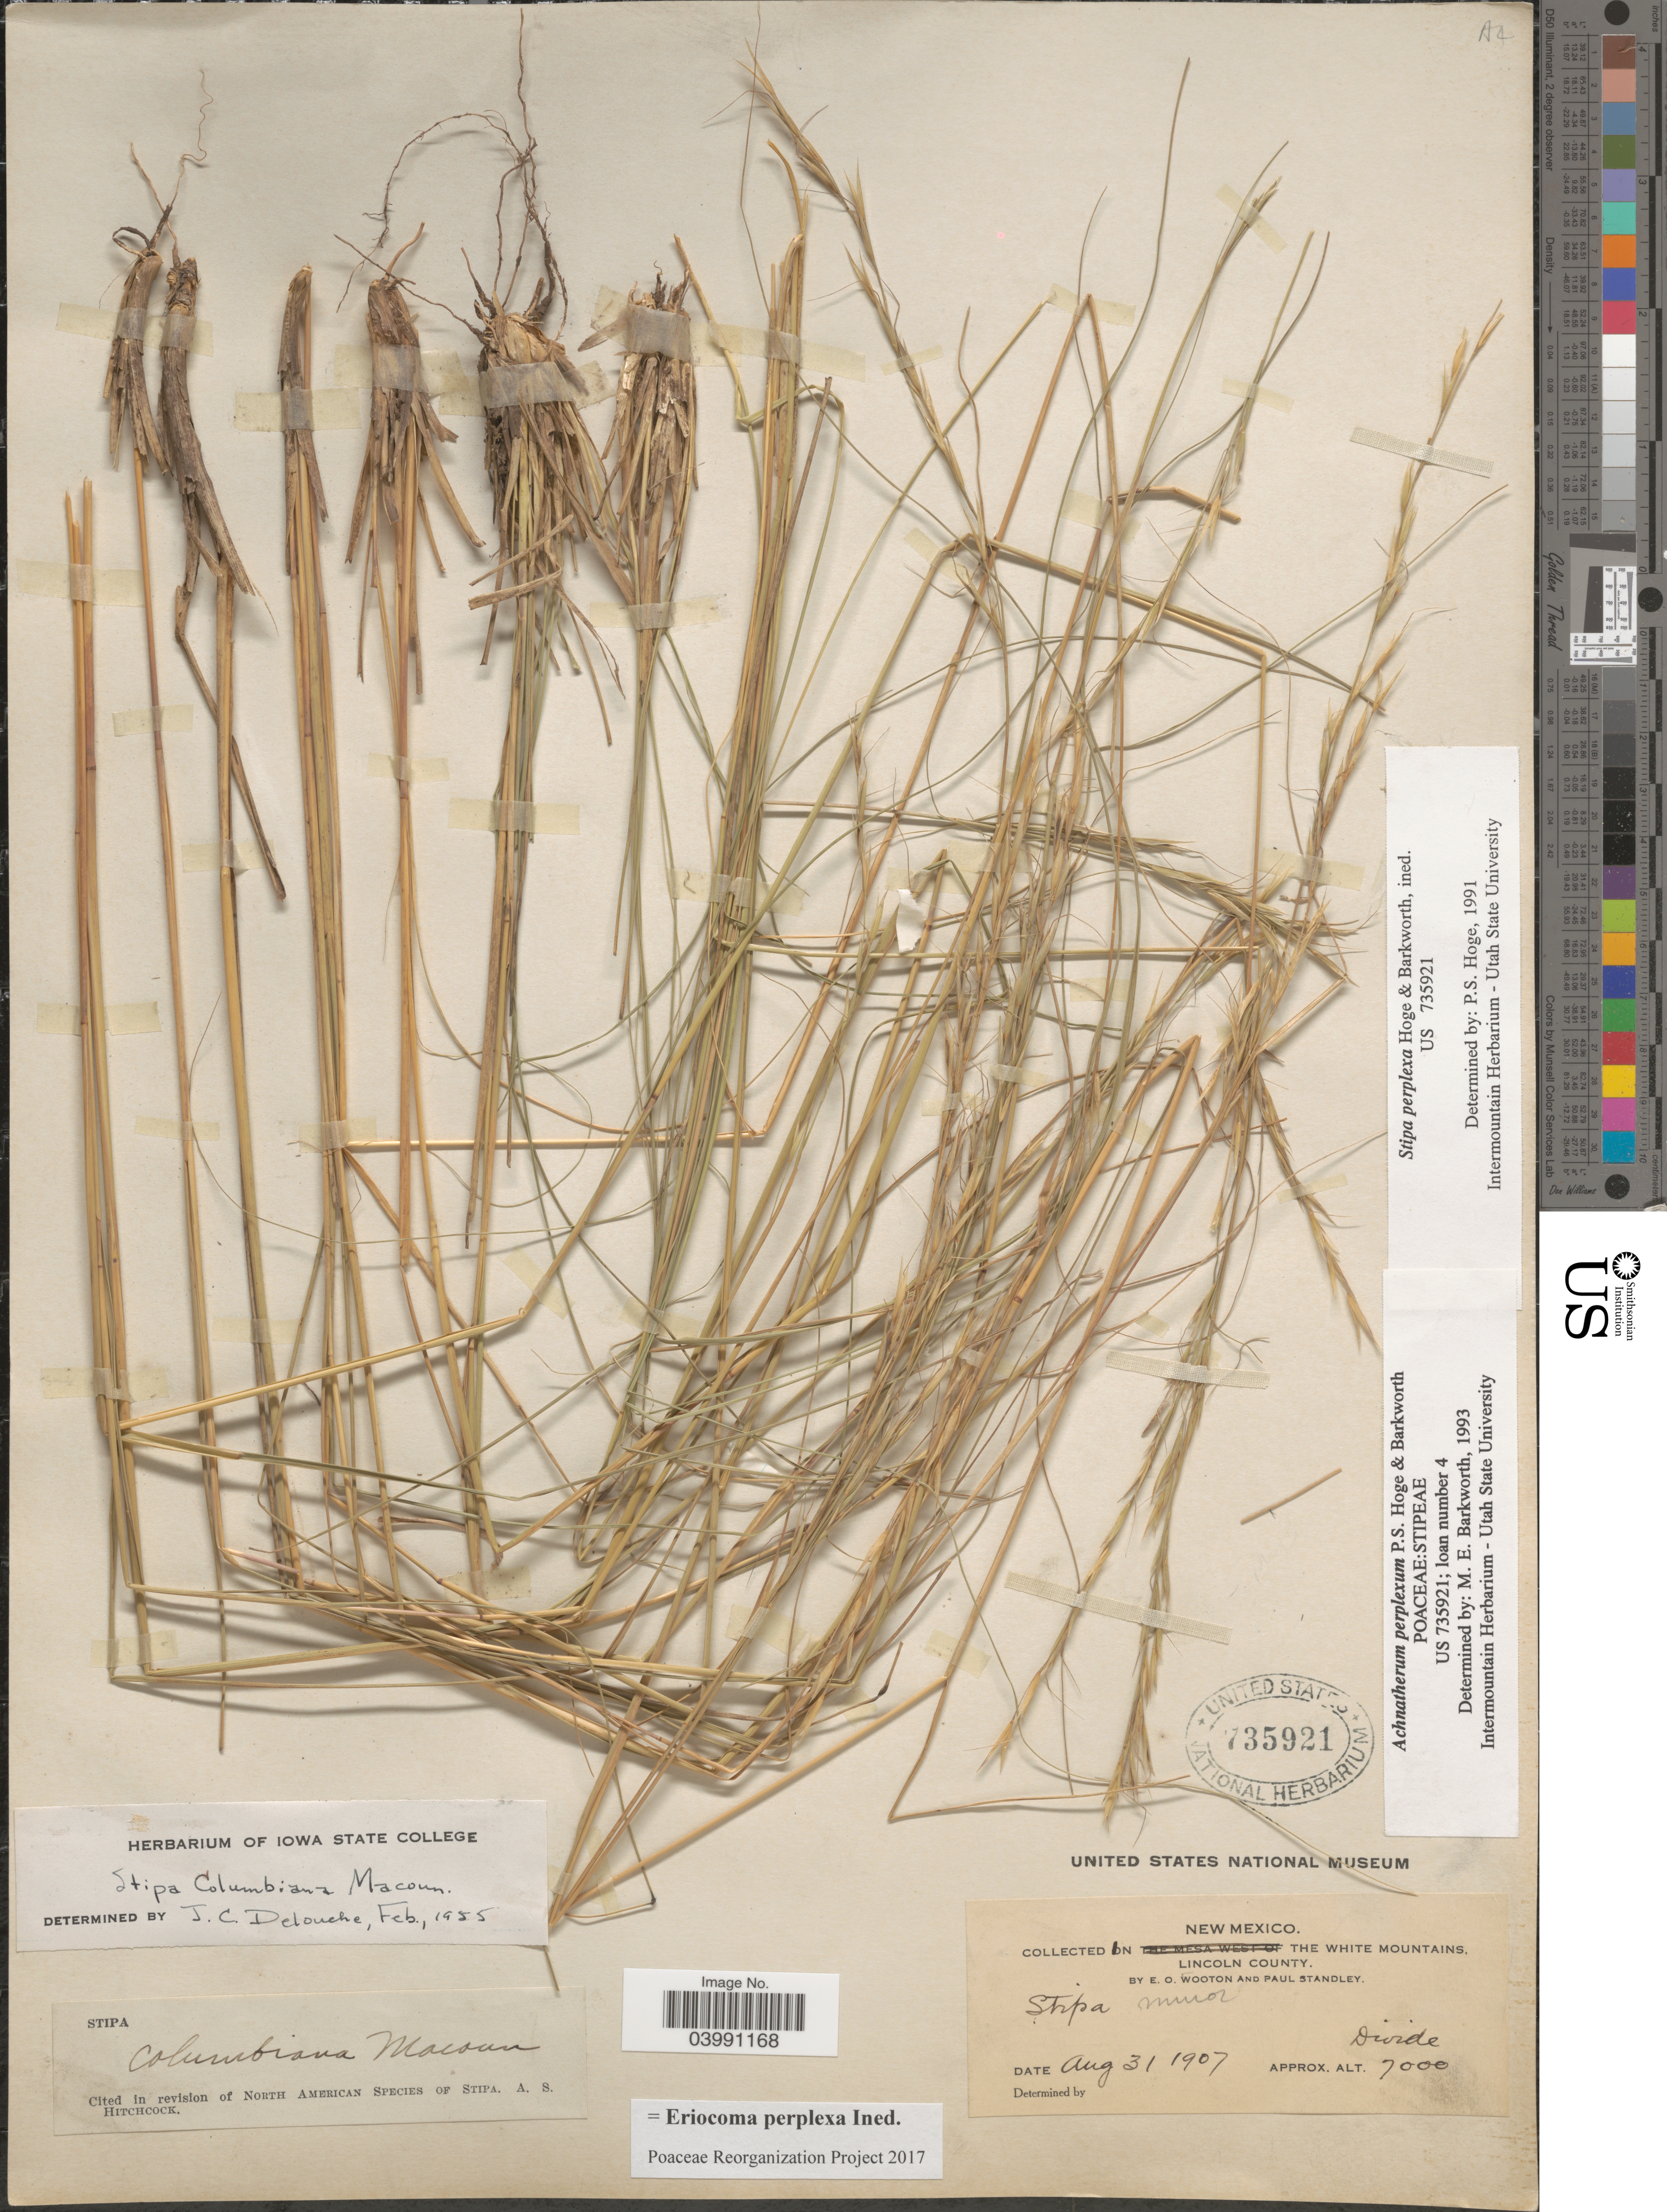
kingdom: Plantae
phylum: Tracheophyta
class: Liliopsida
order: Poales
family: Poaceae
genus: Eriocoma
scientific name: Eriocoma perplexa ined.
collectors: E. O. Wooton & P. C. Standley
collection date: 1907-08-31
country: United States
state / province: New Mexico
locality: In the White Mountains, Lincoln County. Divide.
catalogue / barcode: US 735921